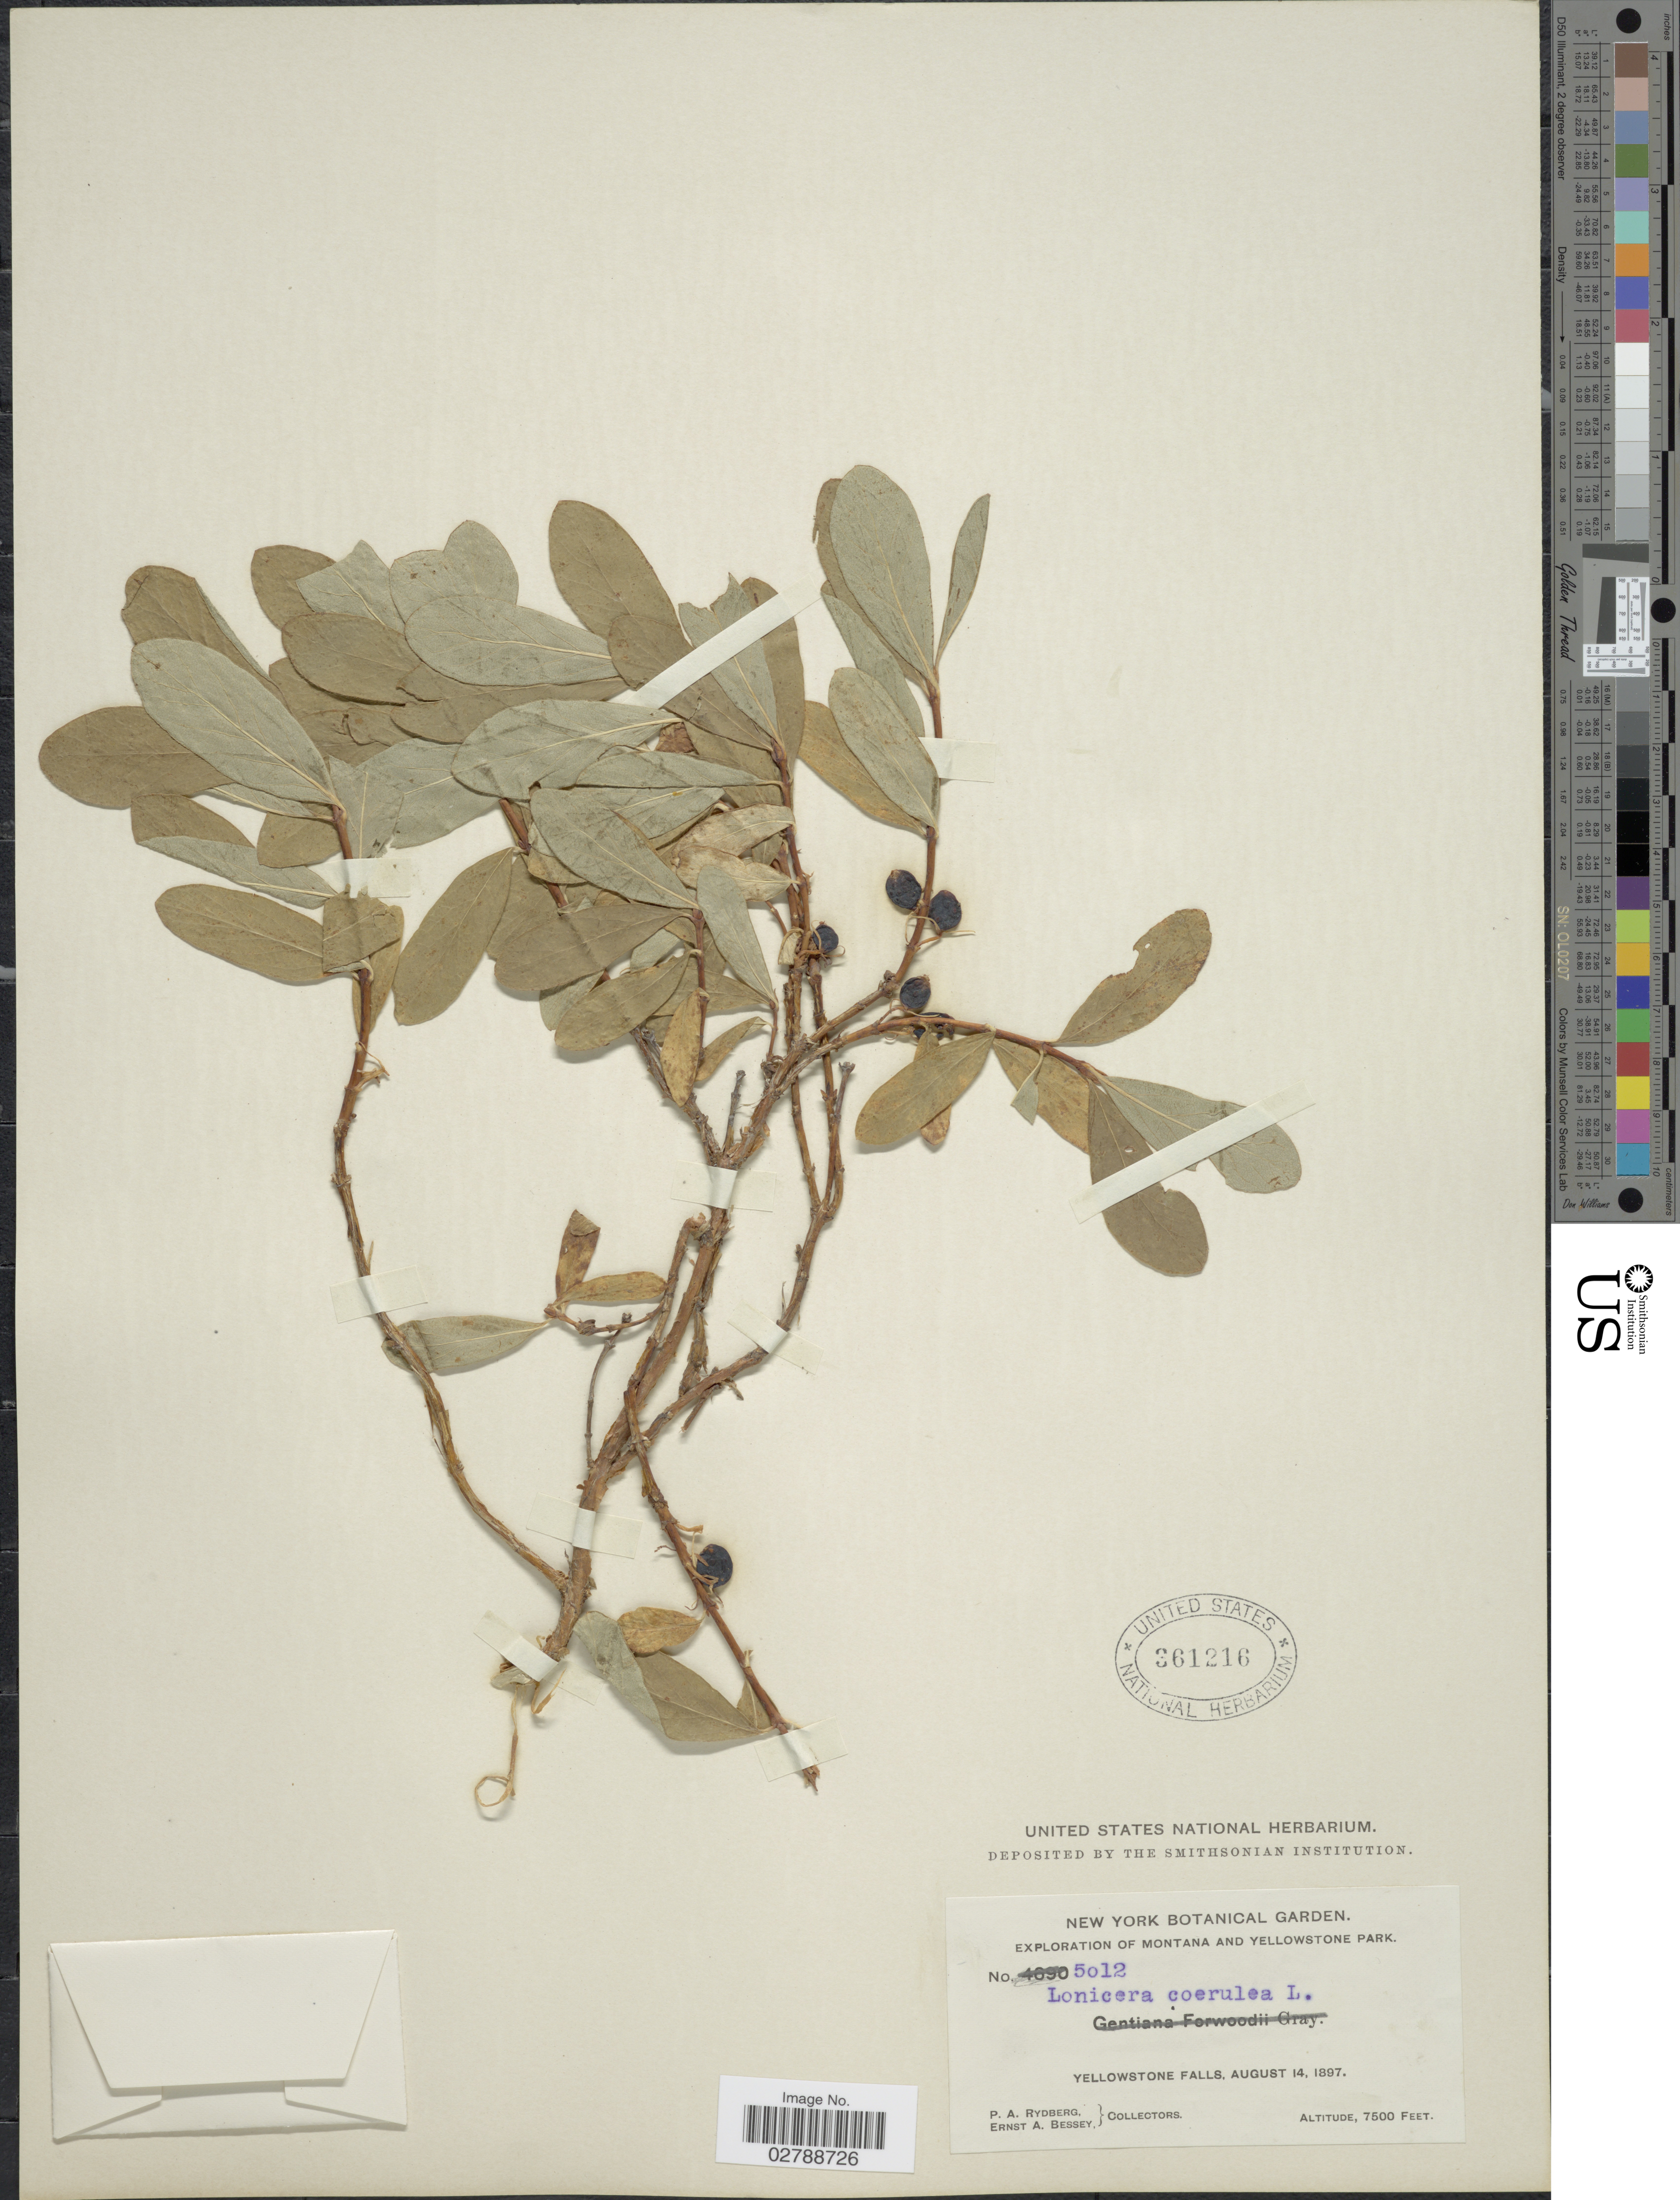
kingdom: Plantae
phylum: Tracheophyta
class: Magnoliopsida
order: Dipsacales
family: Caprifoliaceae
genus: Lonicera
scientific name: Lonicera caerulea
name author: L.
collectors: P. A. Rydberg & E. A. Bessey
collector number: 5012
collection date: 1897-08-14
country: United States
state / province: Montana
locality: Yellowstone Falls.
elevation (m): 2286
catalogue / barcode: US 361216